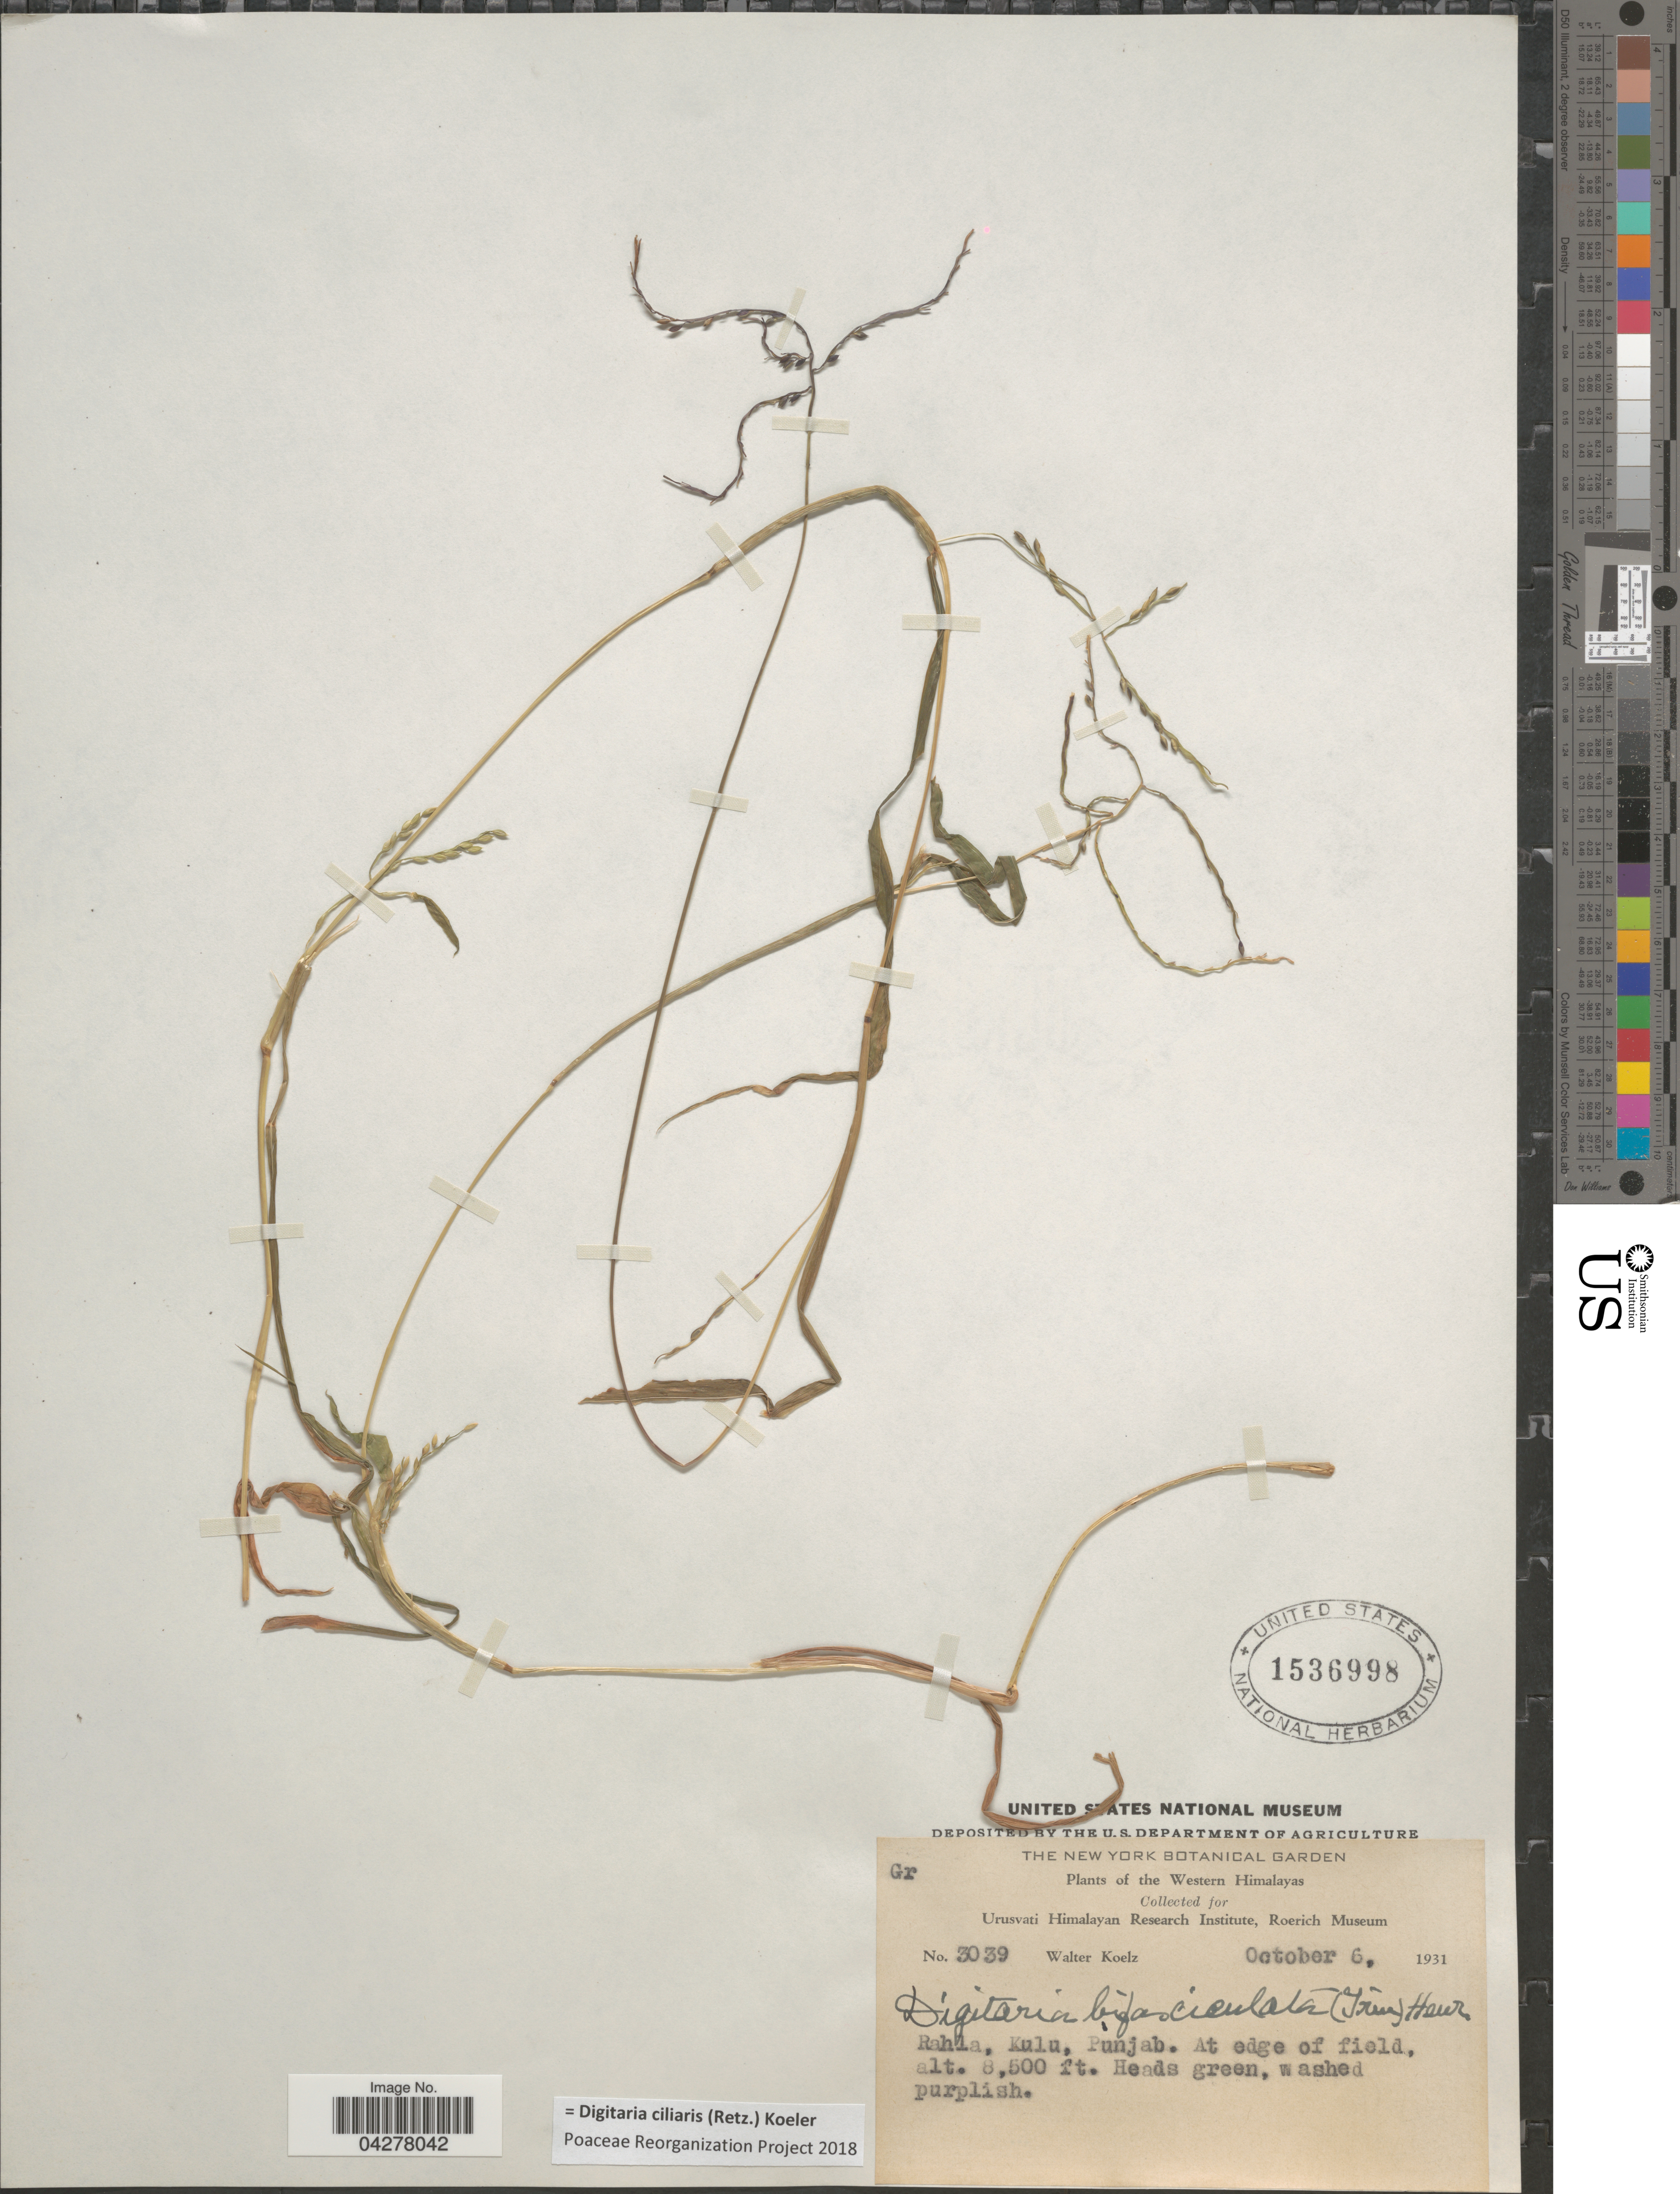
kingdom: Plantae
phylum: Tracheophyta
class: Liliopsida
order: Poales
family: Poaceae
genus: Digitaria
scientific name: Digitaria compacta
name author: (Roth) Veldkamp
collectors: W. N. Koelz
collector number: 3039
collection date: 1931-10-06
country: India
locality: Western Himalayas. Rahla, Kulu. At edge of field. Punjab.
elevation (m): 2591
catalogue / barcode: US 1536998